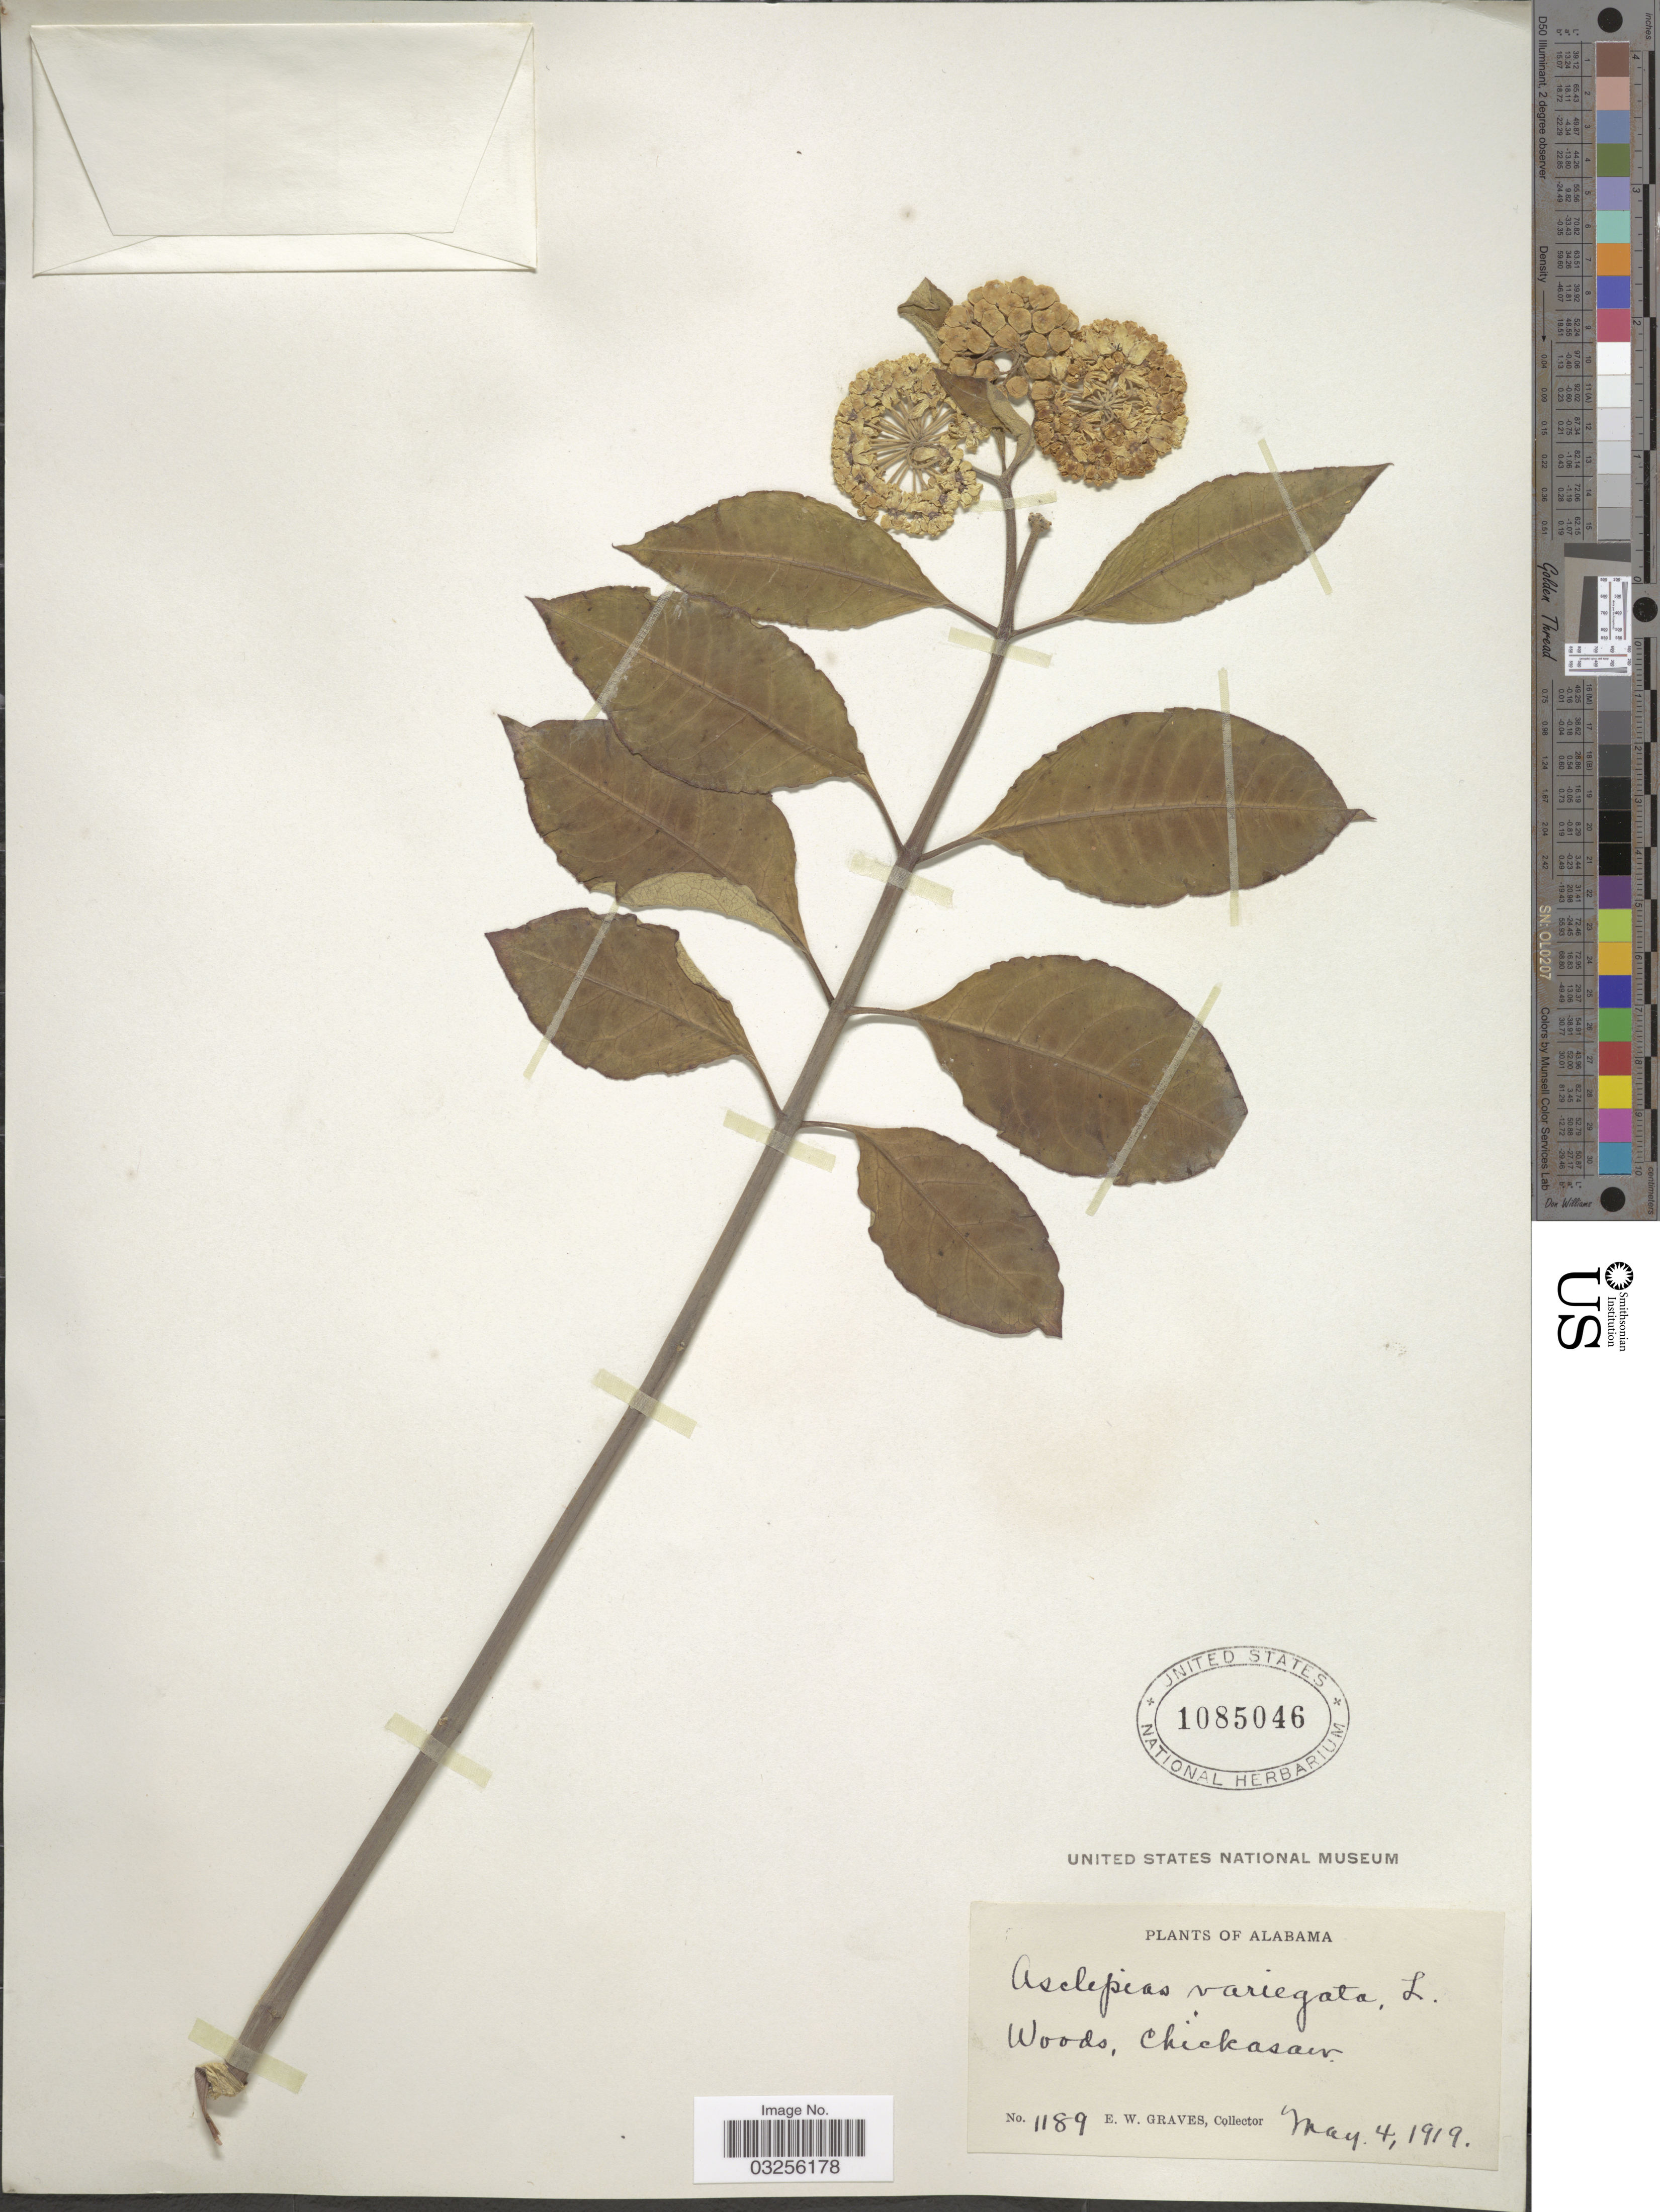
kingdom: Plantae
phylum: Tracheophyta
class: Magnoliopsida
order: Gentianales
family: Apocynaceae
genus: Asclepias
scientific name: Asclepias variegata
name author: L.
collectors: E. Graves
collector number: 1189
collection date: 1919-04-05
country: United States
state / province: Alabama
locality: Chickasaw.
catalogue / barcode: US 1085046